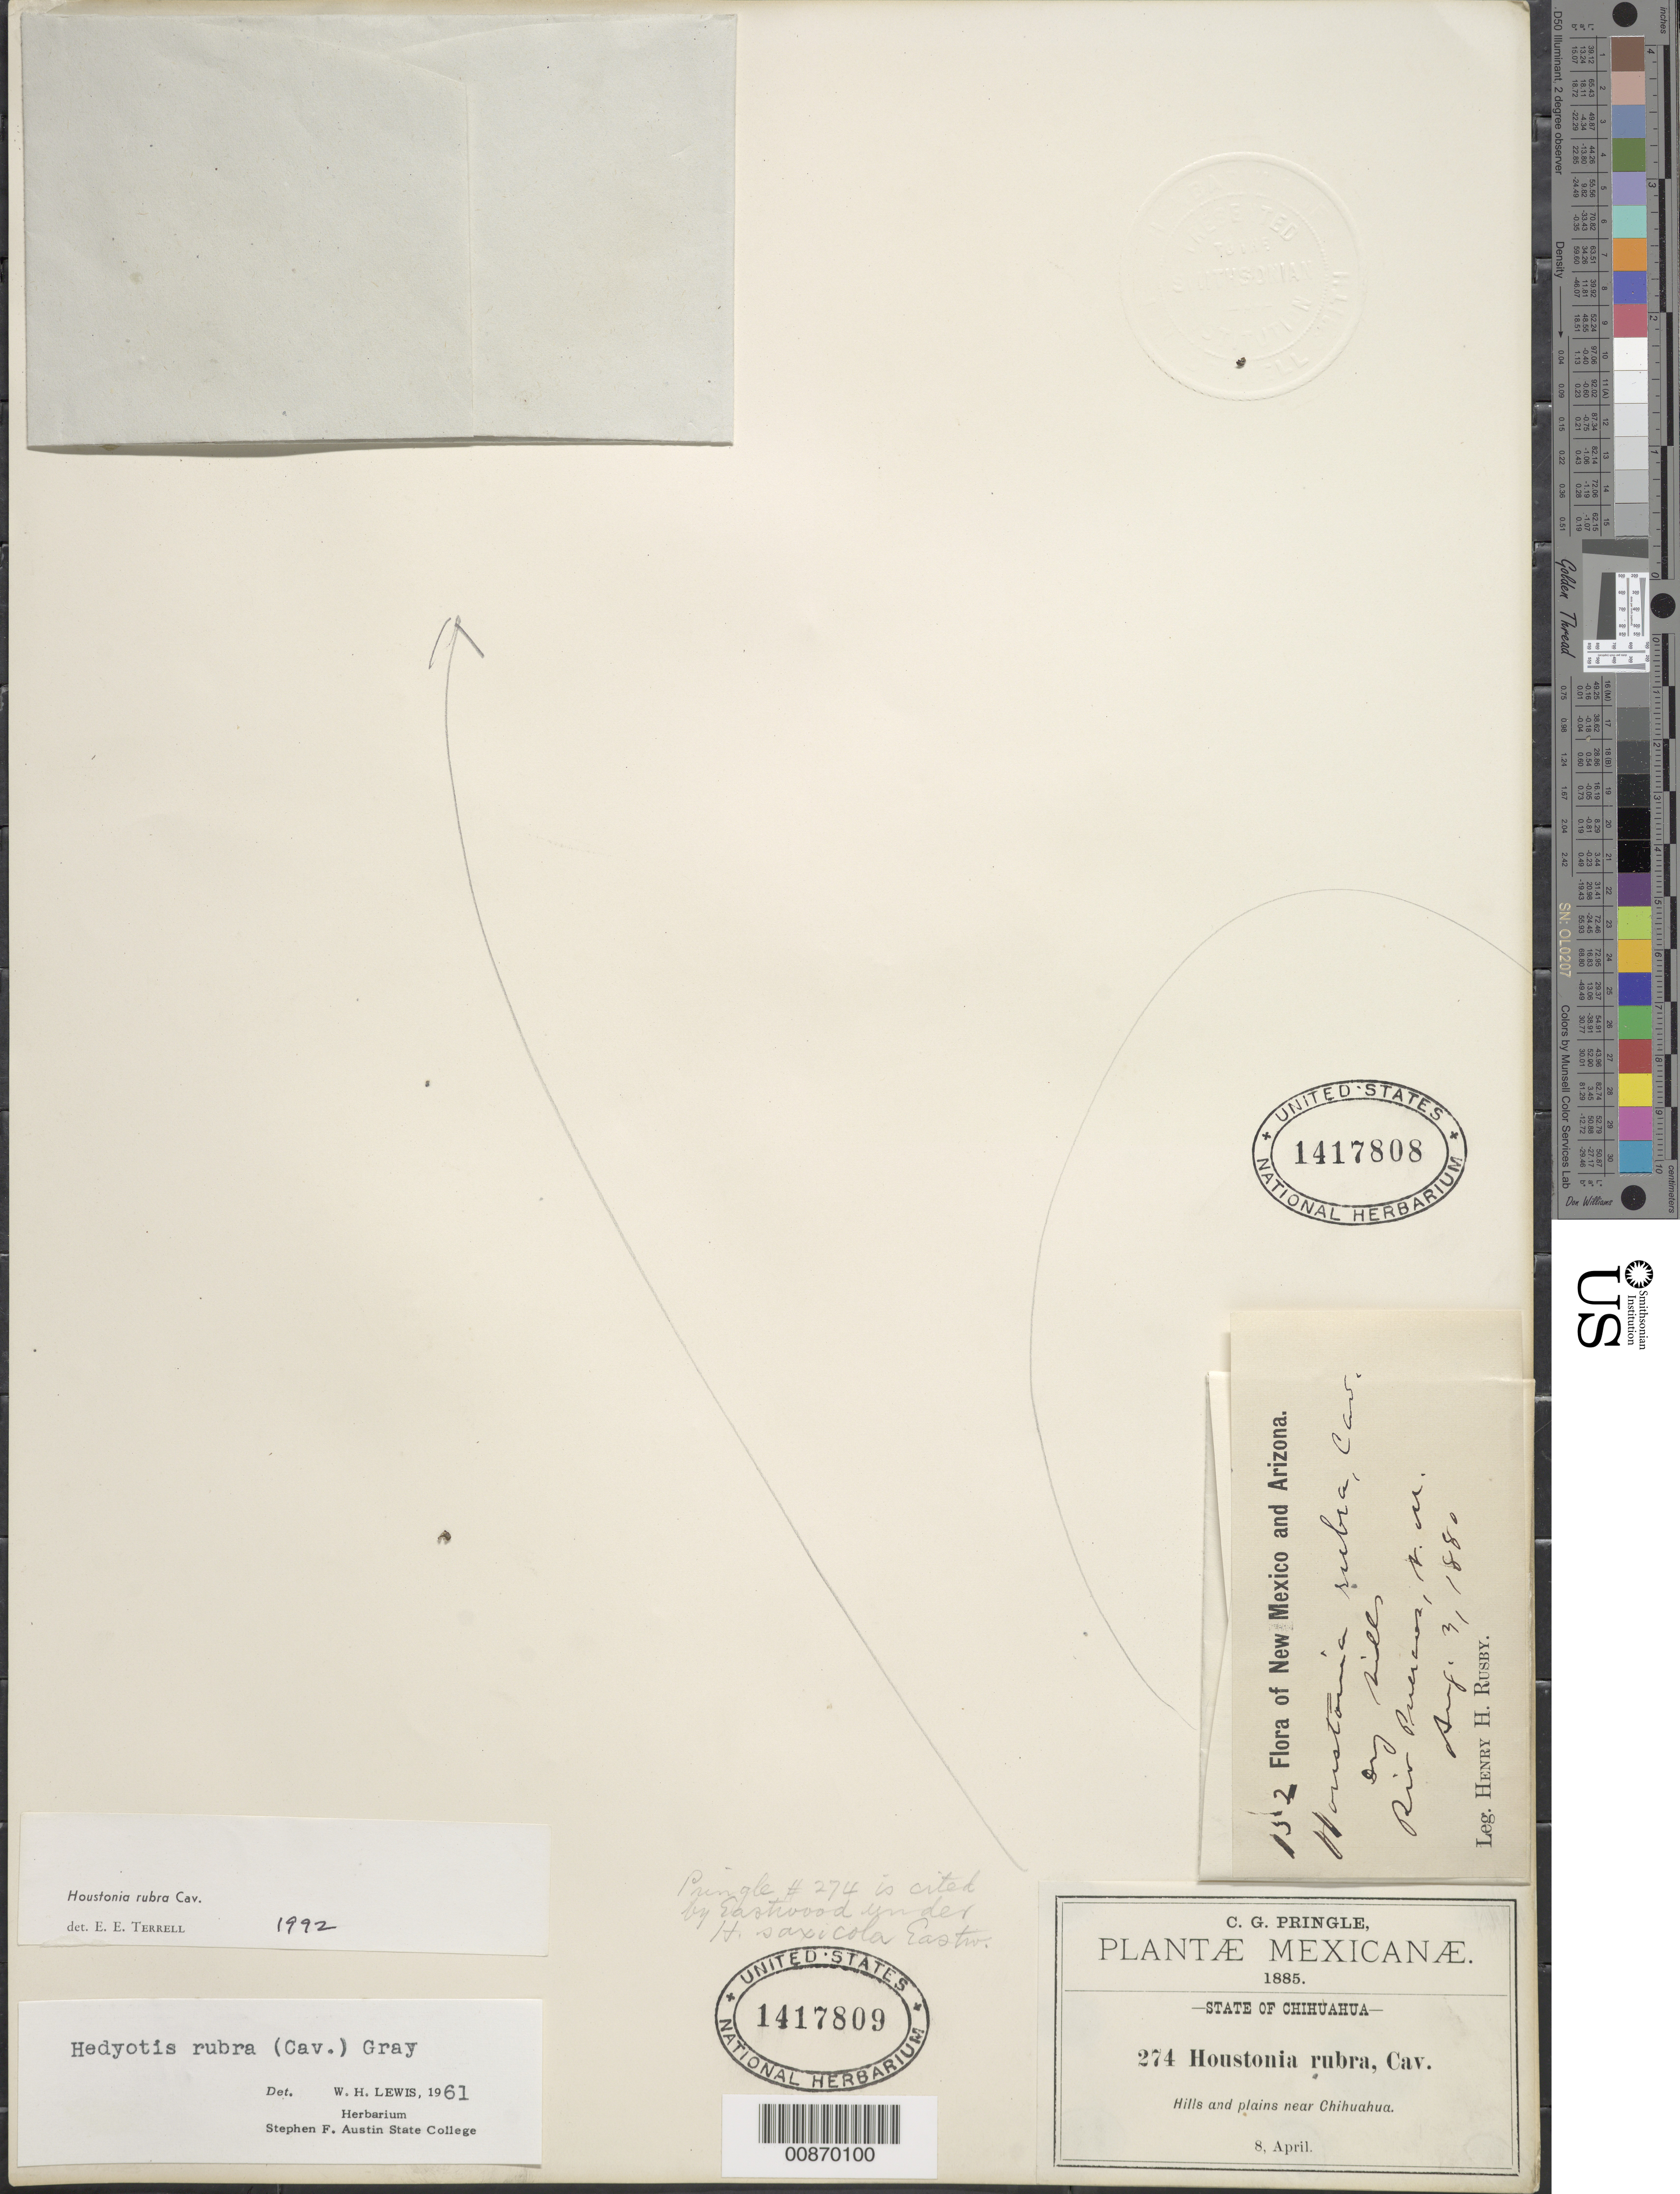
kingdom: Plantae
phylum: Tracheophyta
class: Magnoliopsida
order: Gentianales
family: Rubiaceae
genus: Houstonia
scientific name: Houstonia rubra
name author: Cav.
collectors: H. H. Rusby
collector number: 152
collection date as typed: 03 Aug 1880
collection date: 1880-08-03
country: United States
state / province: New Mexico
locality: Rio Puercos, New Mexico.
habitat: Dry hills.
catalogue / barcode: US 1417808